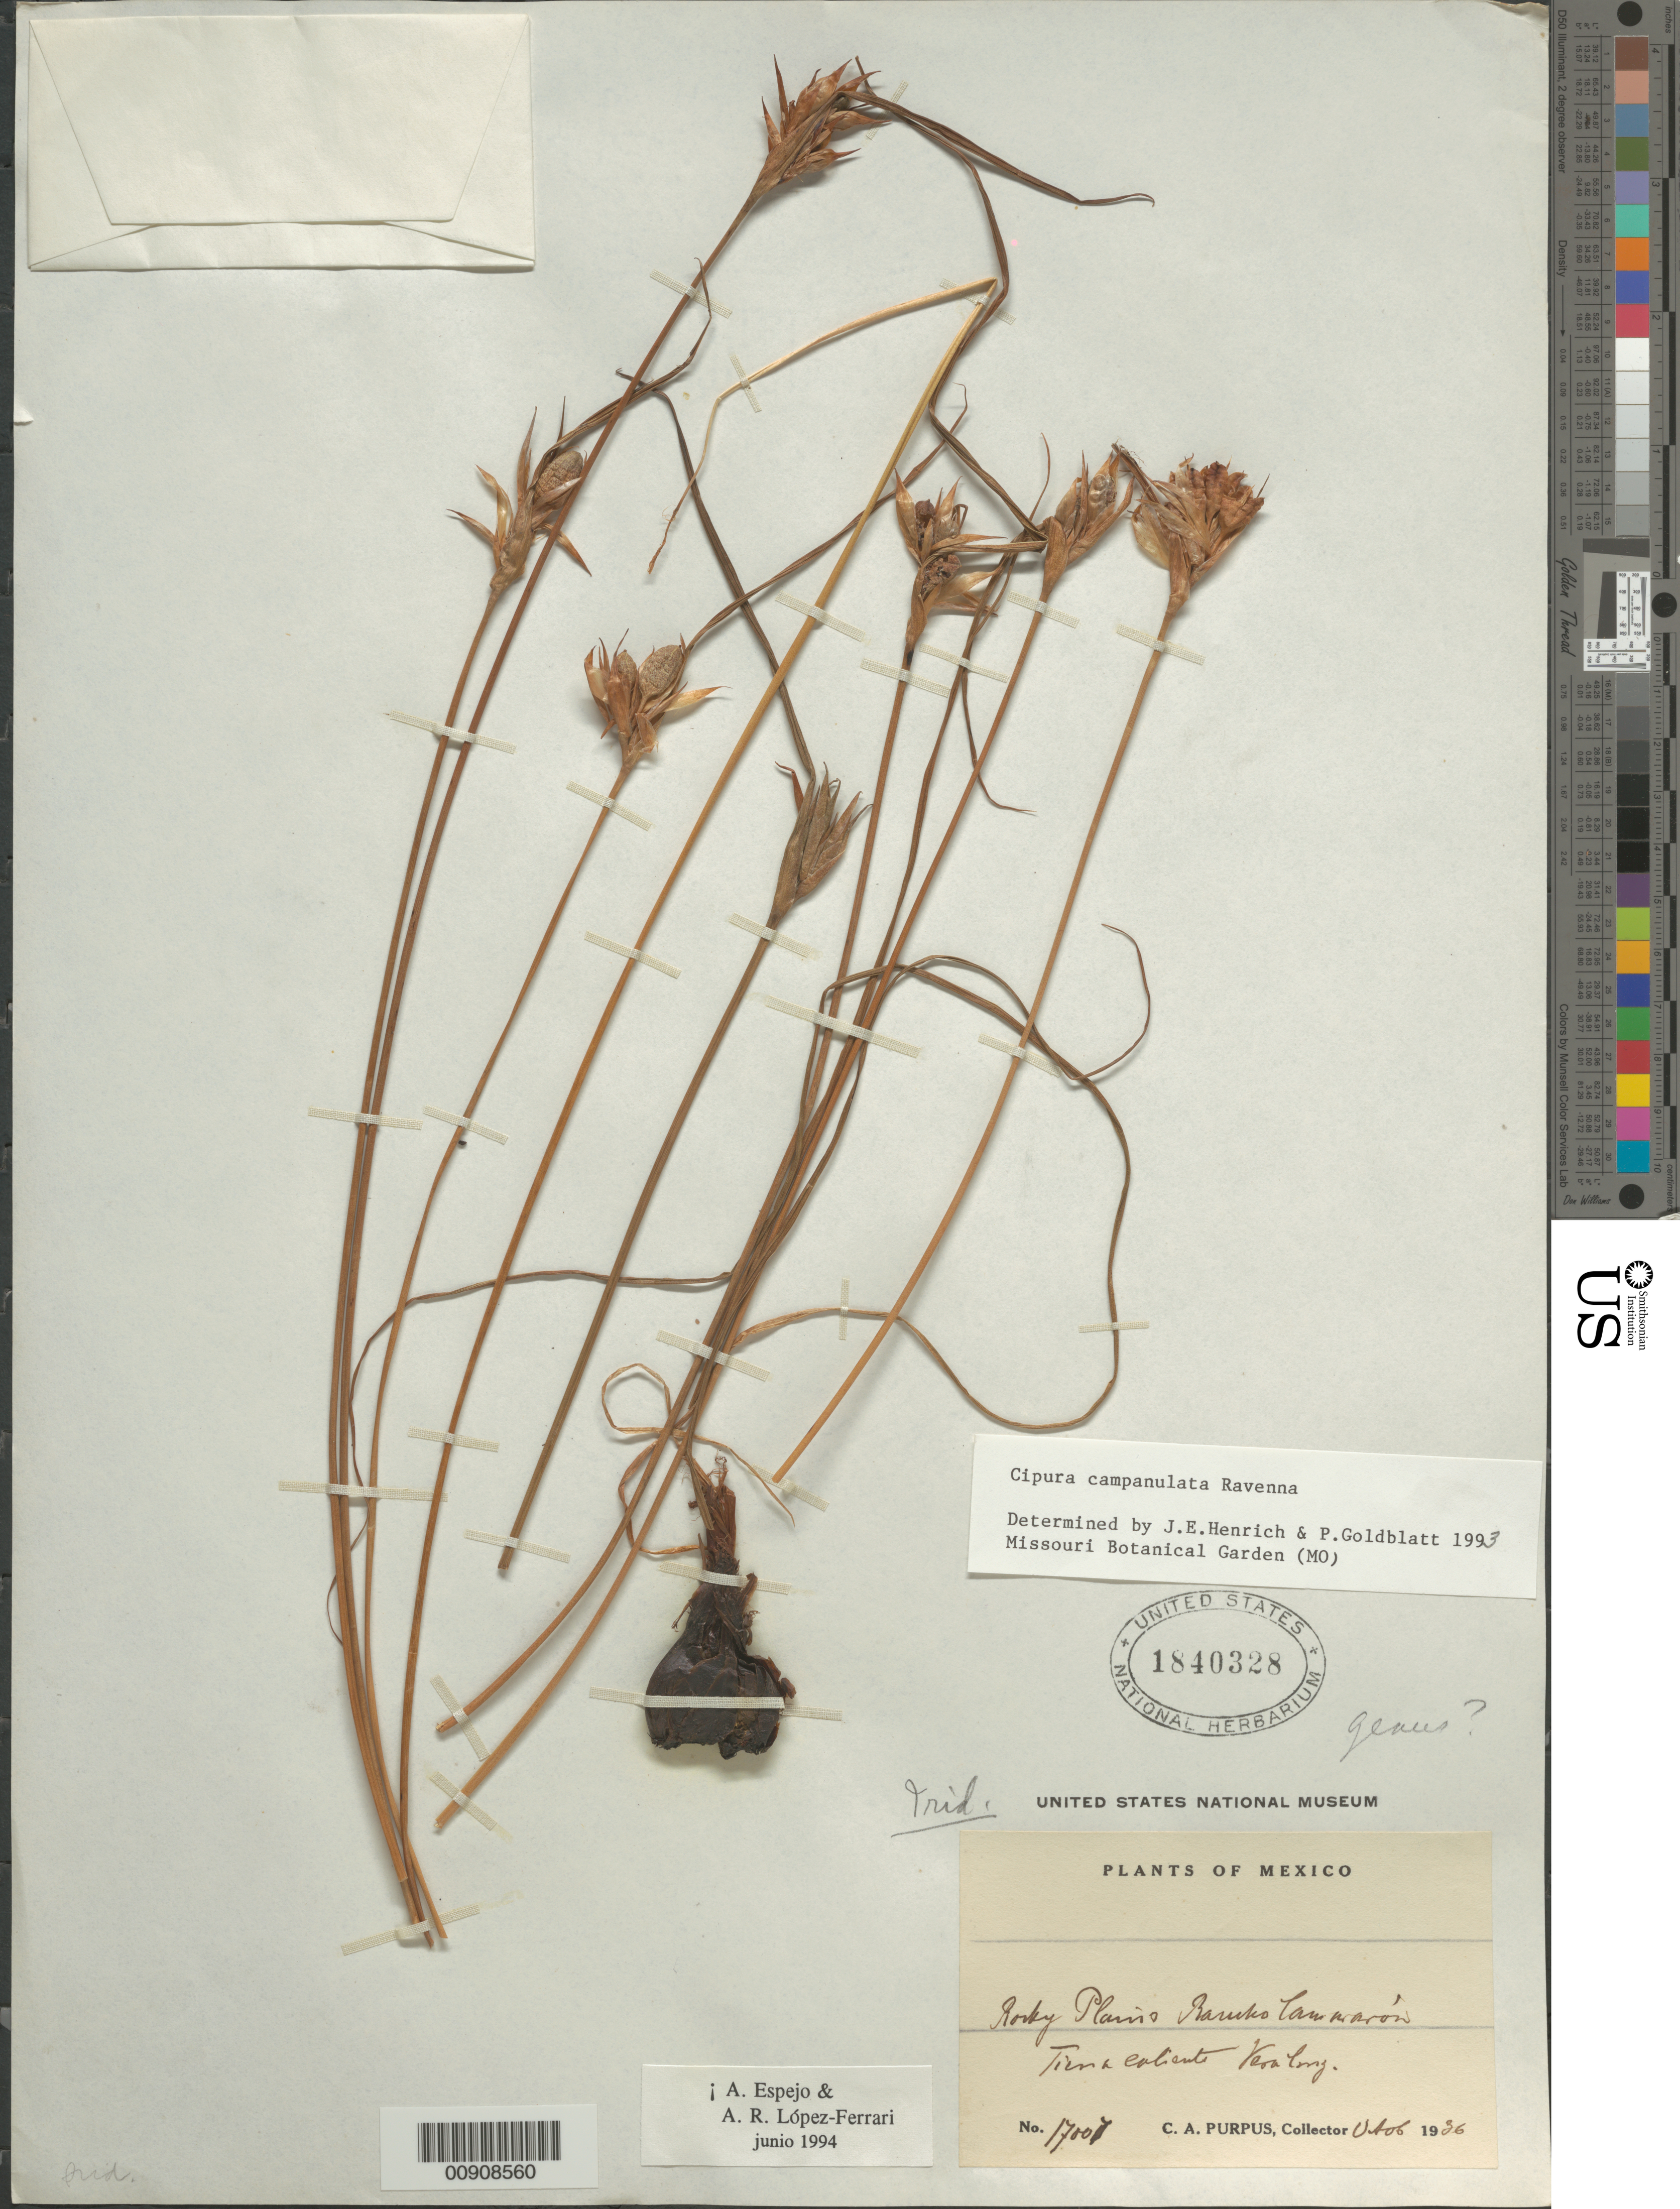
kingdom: Plantae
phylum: Tracheophyta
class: Liliopsida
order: Asparagales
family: Iridaceae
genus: Cipura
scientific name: Cipura campanulata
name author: Ravenna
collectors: C. A. Purpus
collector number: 17007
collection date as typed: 11 Aug 1936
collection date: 1936-08-11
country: Mexico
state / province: Veracruz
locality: Rancho Camarón [interpreted] Tierra Caliente, Veracruz.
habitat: Rocky plains.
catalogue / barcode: US 1840328